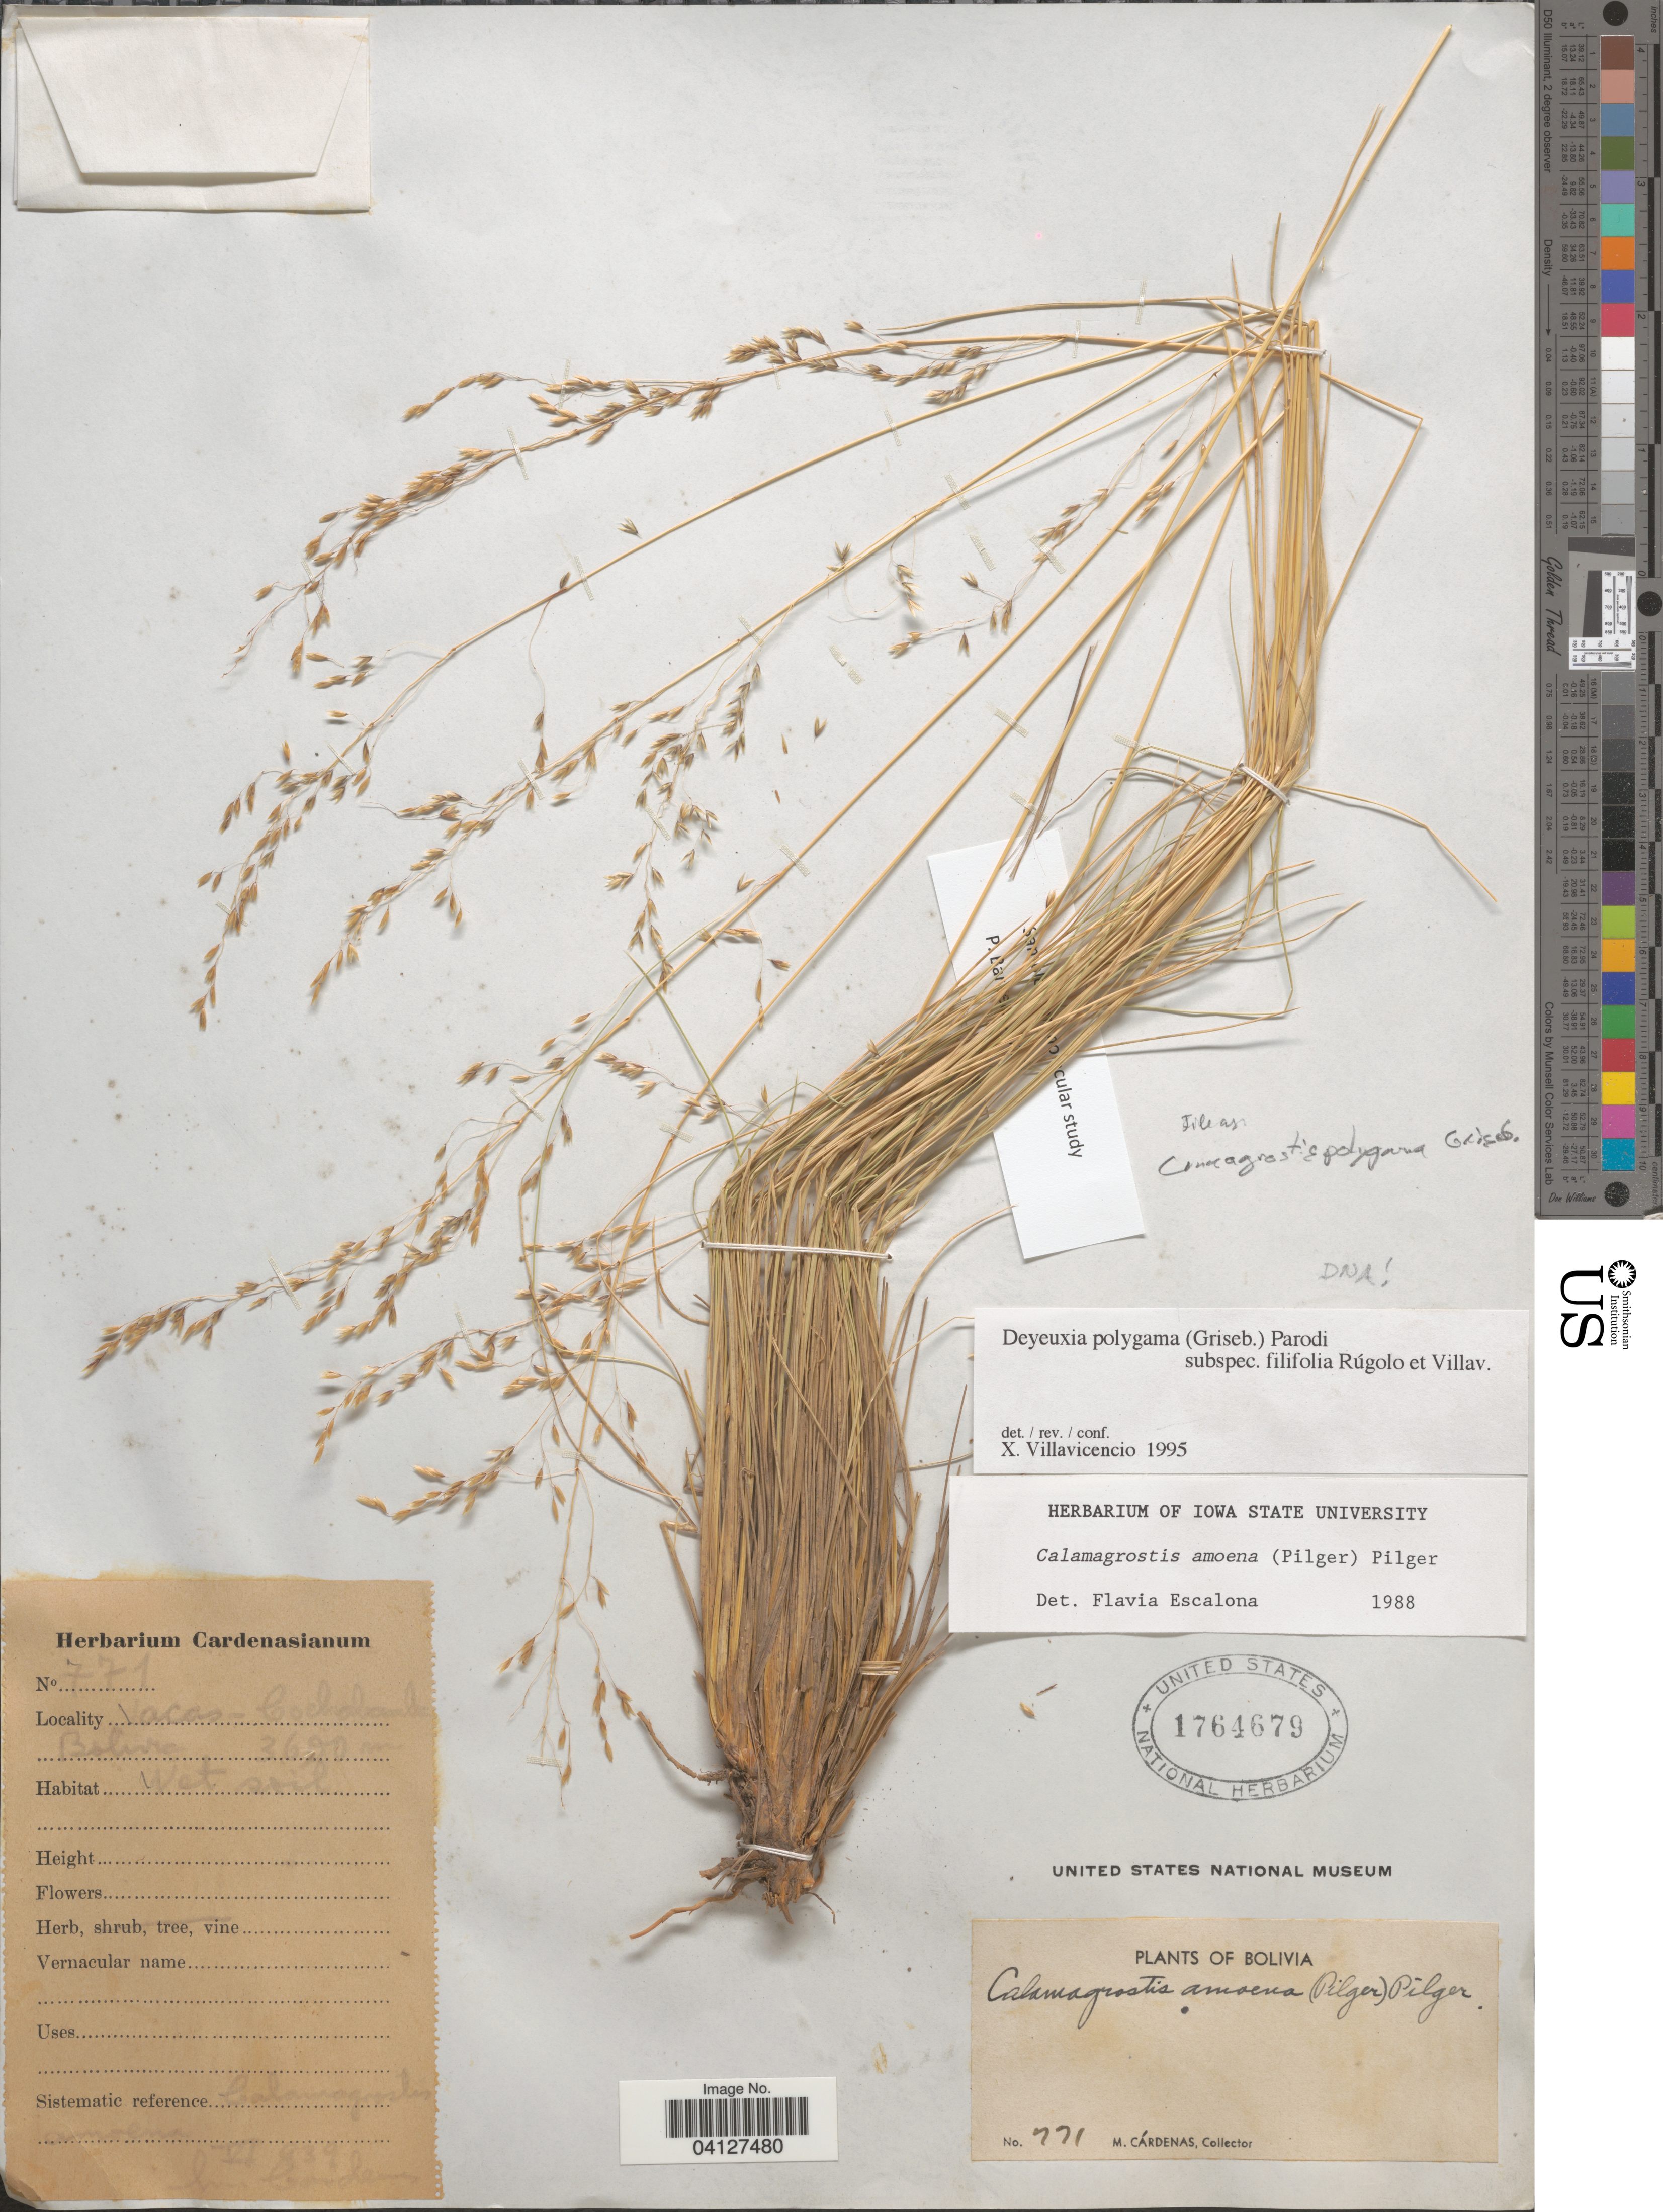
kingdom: Plantae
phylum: Tracheophyta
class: Liliopsida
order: Poales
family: Poaceae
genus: Calamagrostis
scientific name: Calamagrostis amoena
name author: (Pilg.) Pilg.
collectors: M. Cárdenas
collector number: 771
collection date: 1890-06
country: Bolivia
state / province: Cochabamba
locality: Vacas.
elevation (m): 3600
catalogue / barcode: US 1764679